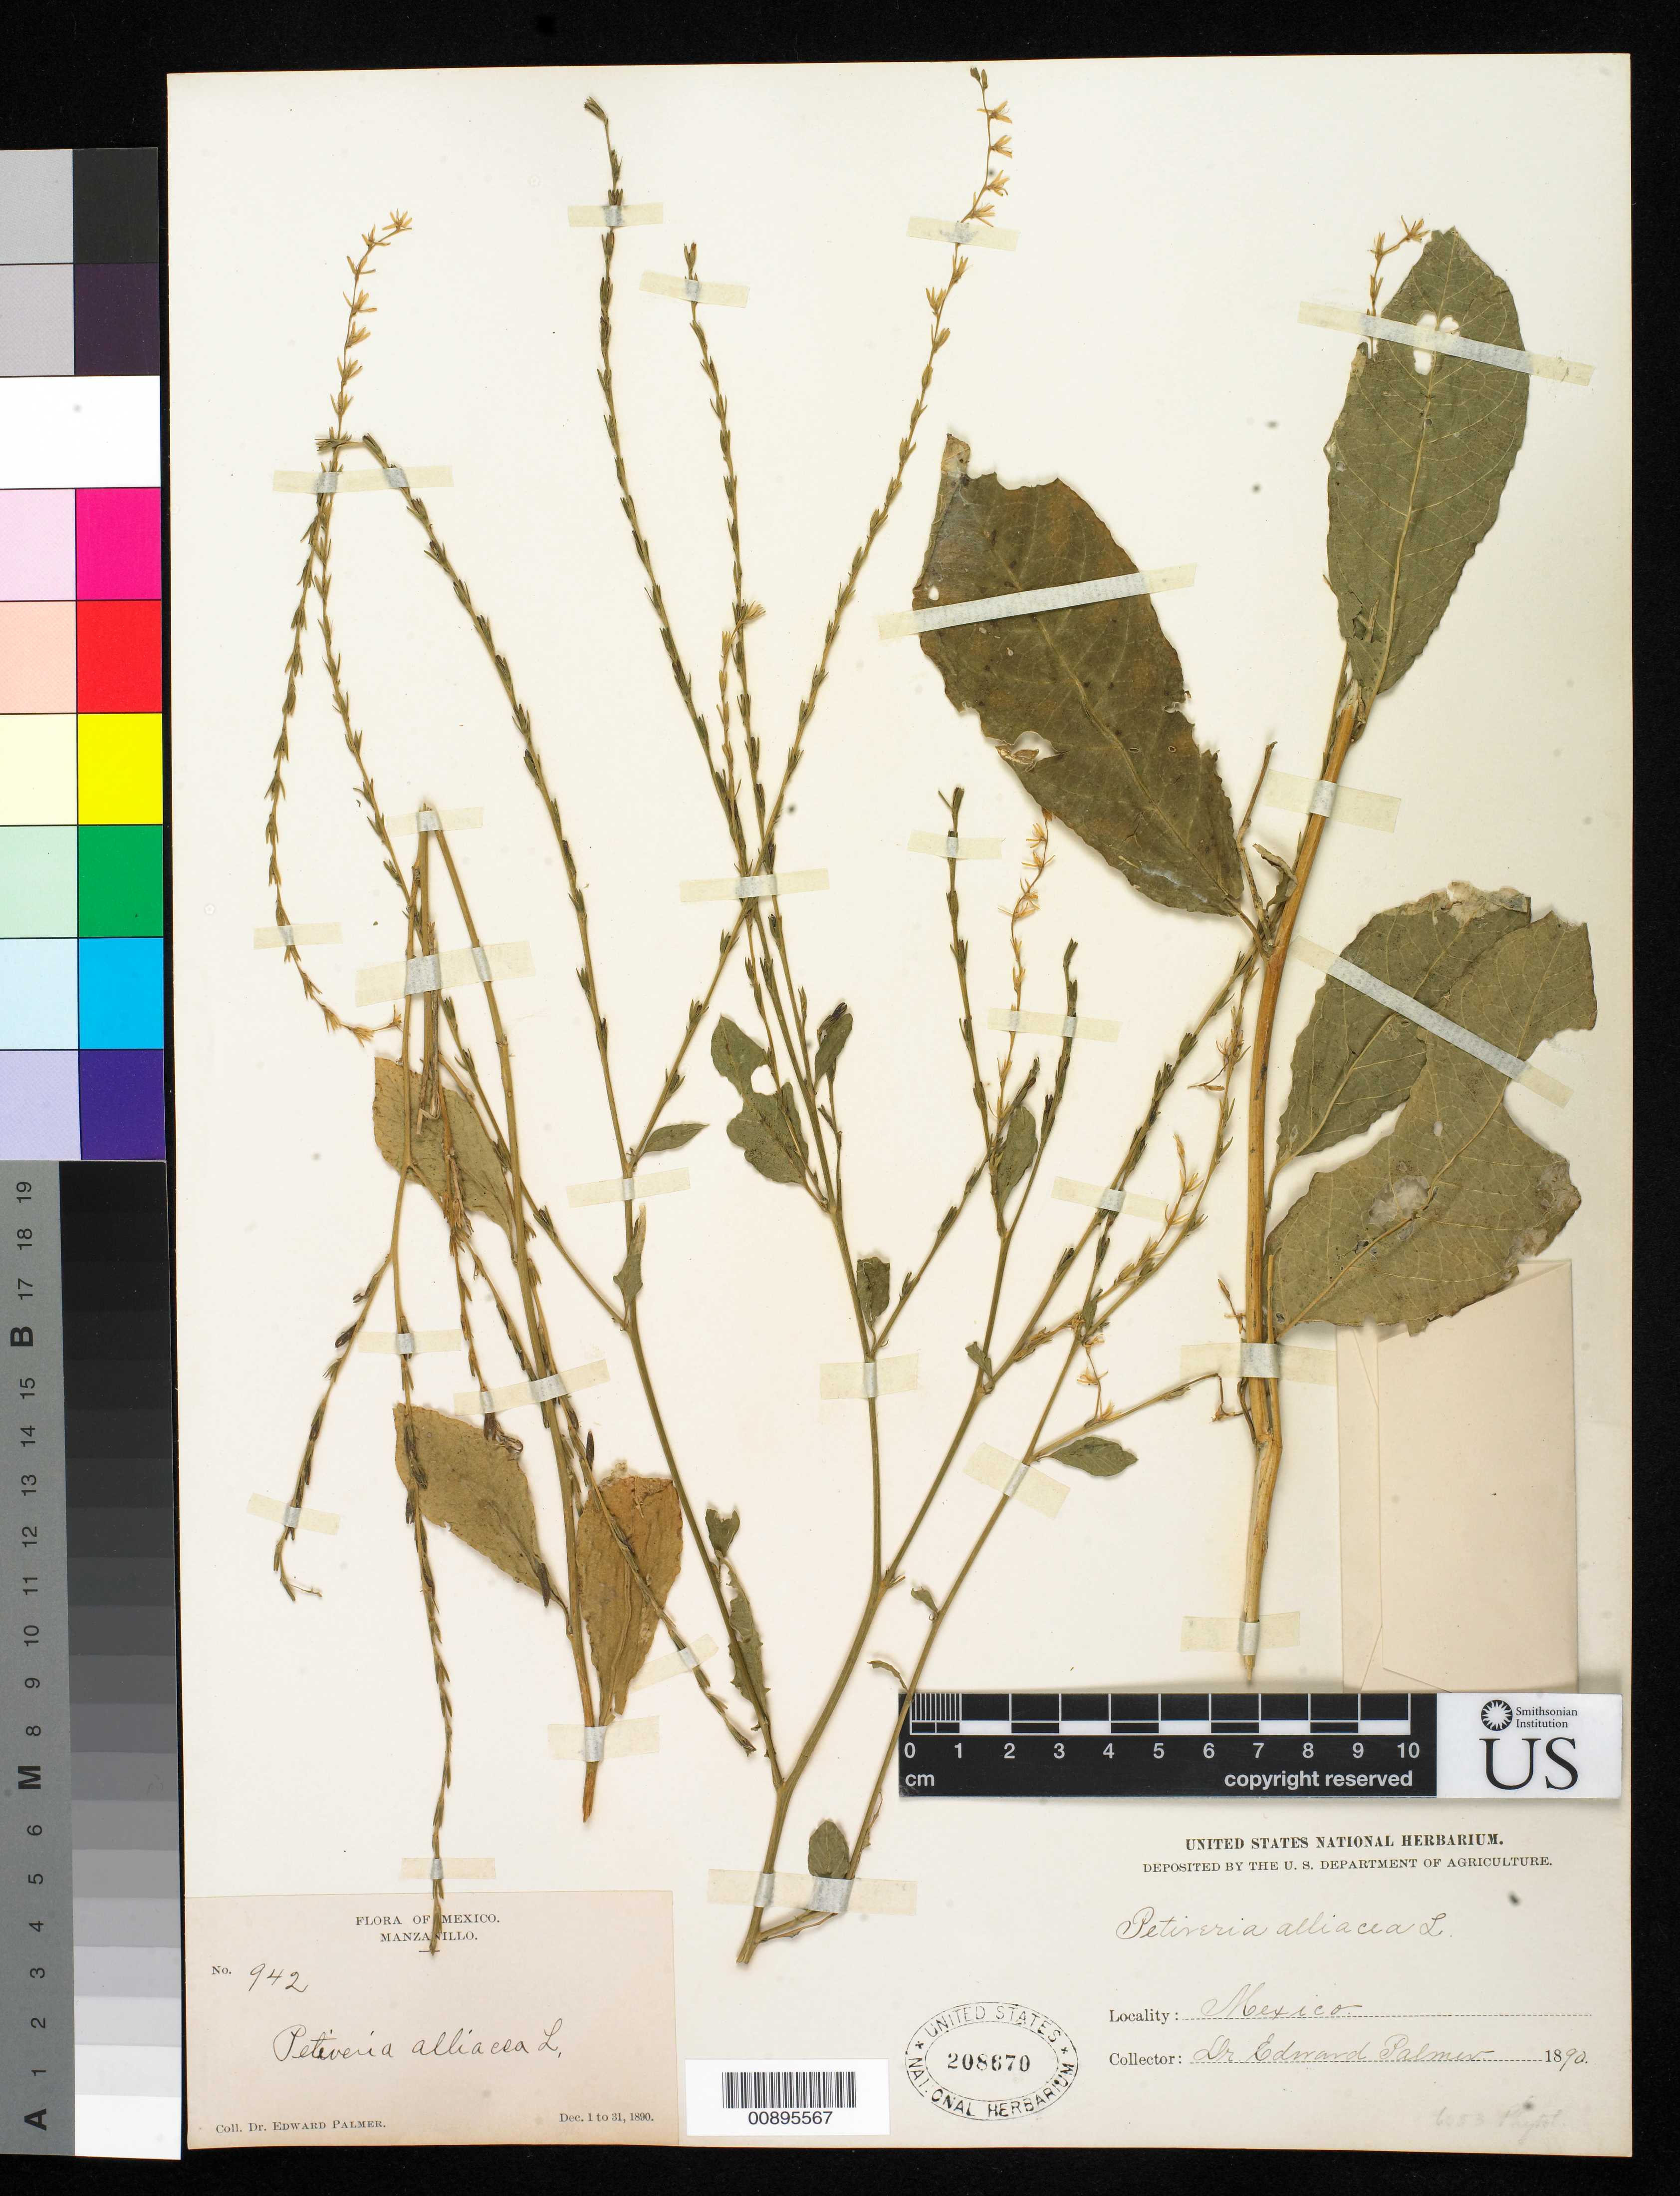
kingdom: Plantae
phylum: Tracheophyta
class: Magnoliopsida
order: Caryophyllales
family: Phytolaccaceae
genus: Petiveria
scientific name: Petiveria alliacea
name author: L.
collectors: E. Palmer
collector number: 942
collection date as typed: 01 Dec 1890 to 31 Dec 1890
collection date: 1890-12-01/1890-12-31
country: Mexico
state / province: Colima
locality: Manzanillo, Colima.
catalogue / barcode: US 208670